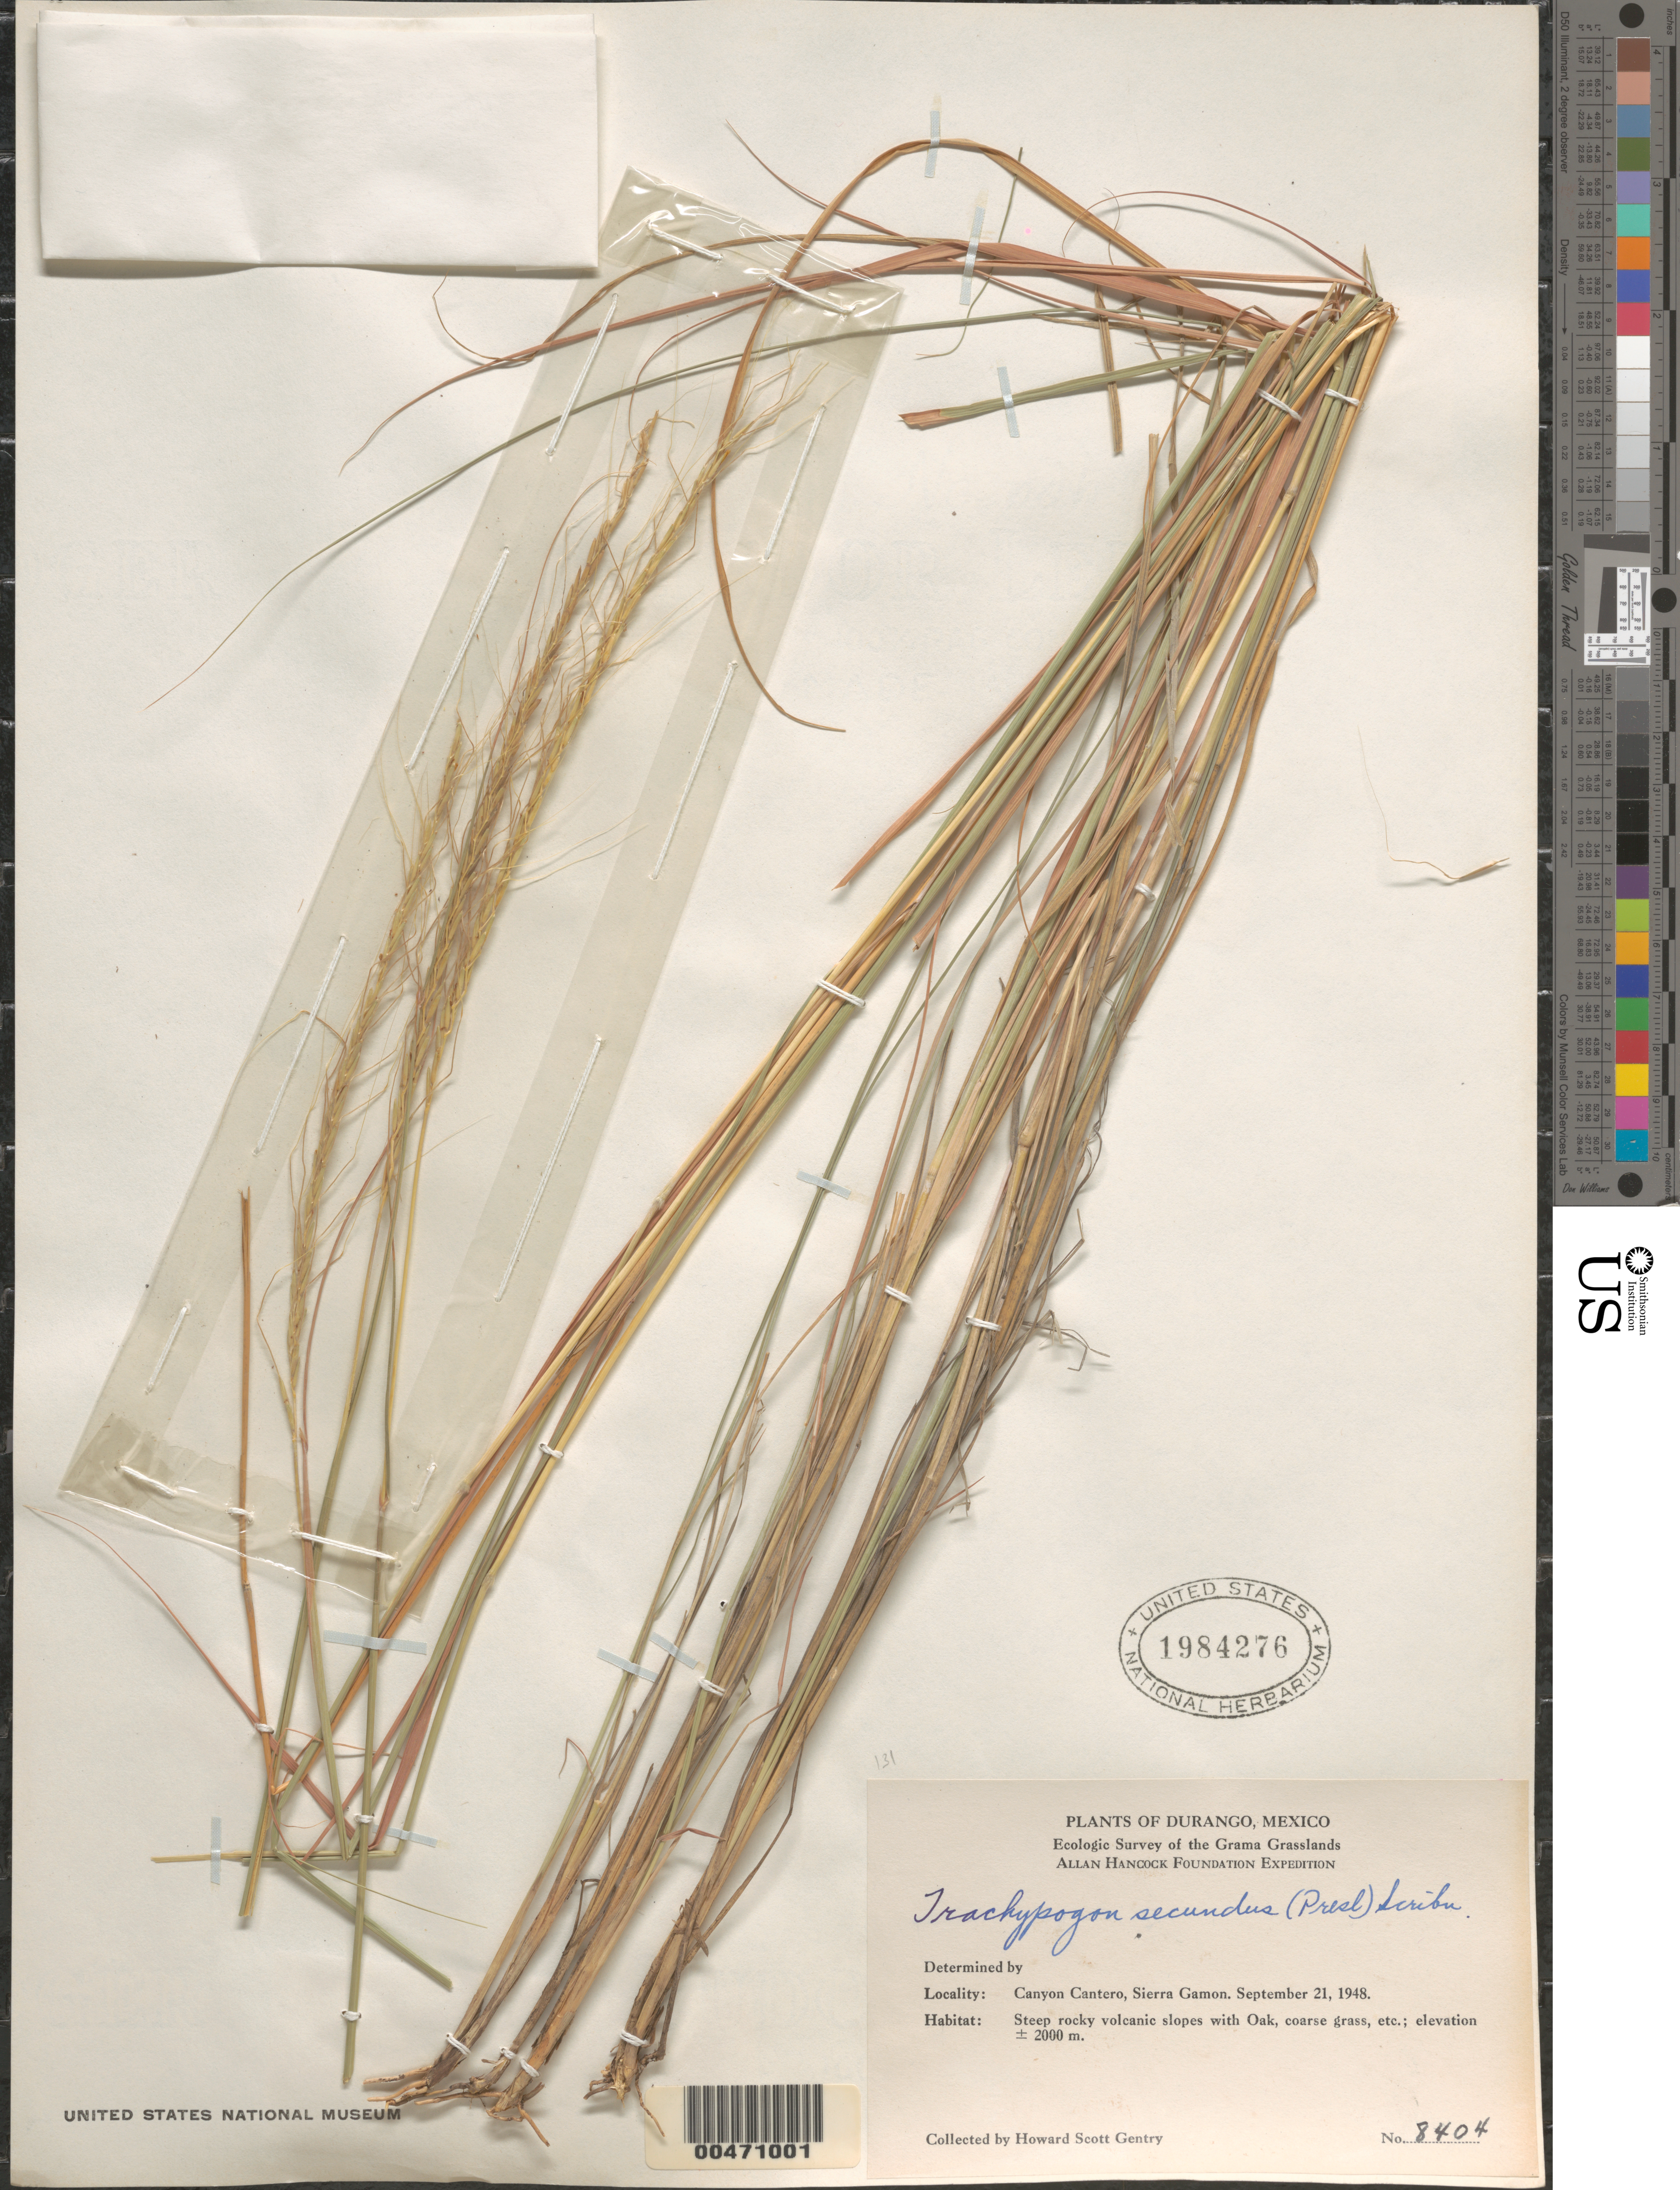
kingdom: Plantae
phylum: Tracheophyta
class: Liliopsida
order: Poales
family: Poaceae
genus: Trachypogon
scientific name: Trachypogon secundus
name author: (J. Presl) Scribn.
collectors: H. S. Gentry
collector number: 8404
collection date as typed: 21 Sep 1948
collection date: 1948-09-21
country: Mexico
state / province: Durango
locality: Canyon Cantero, Sierra Gamon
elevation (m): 2000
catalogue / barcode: US 1984276